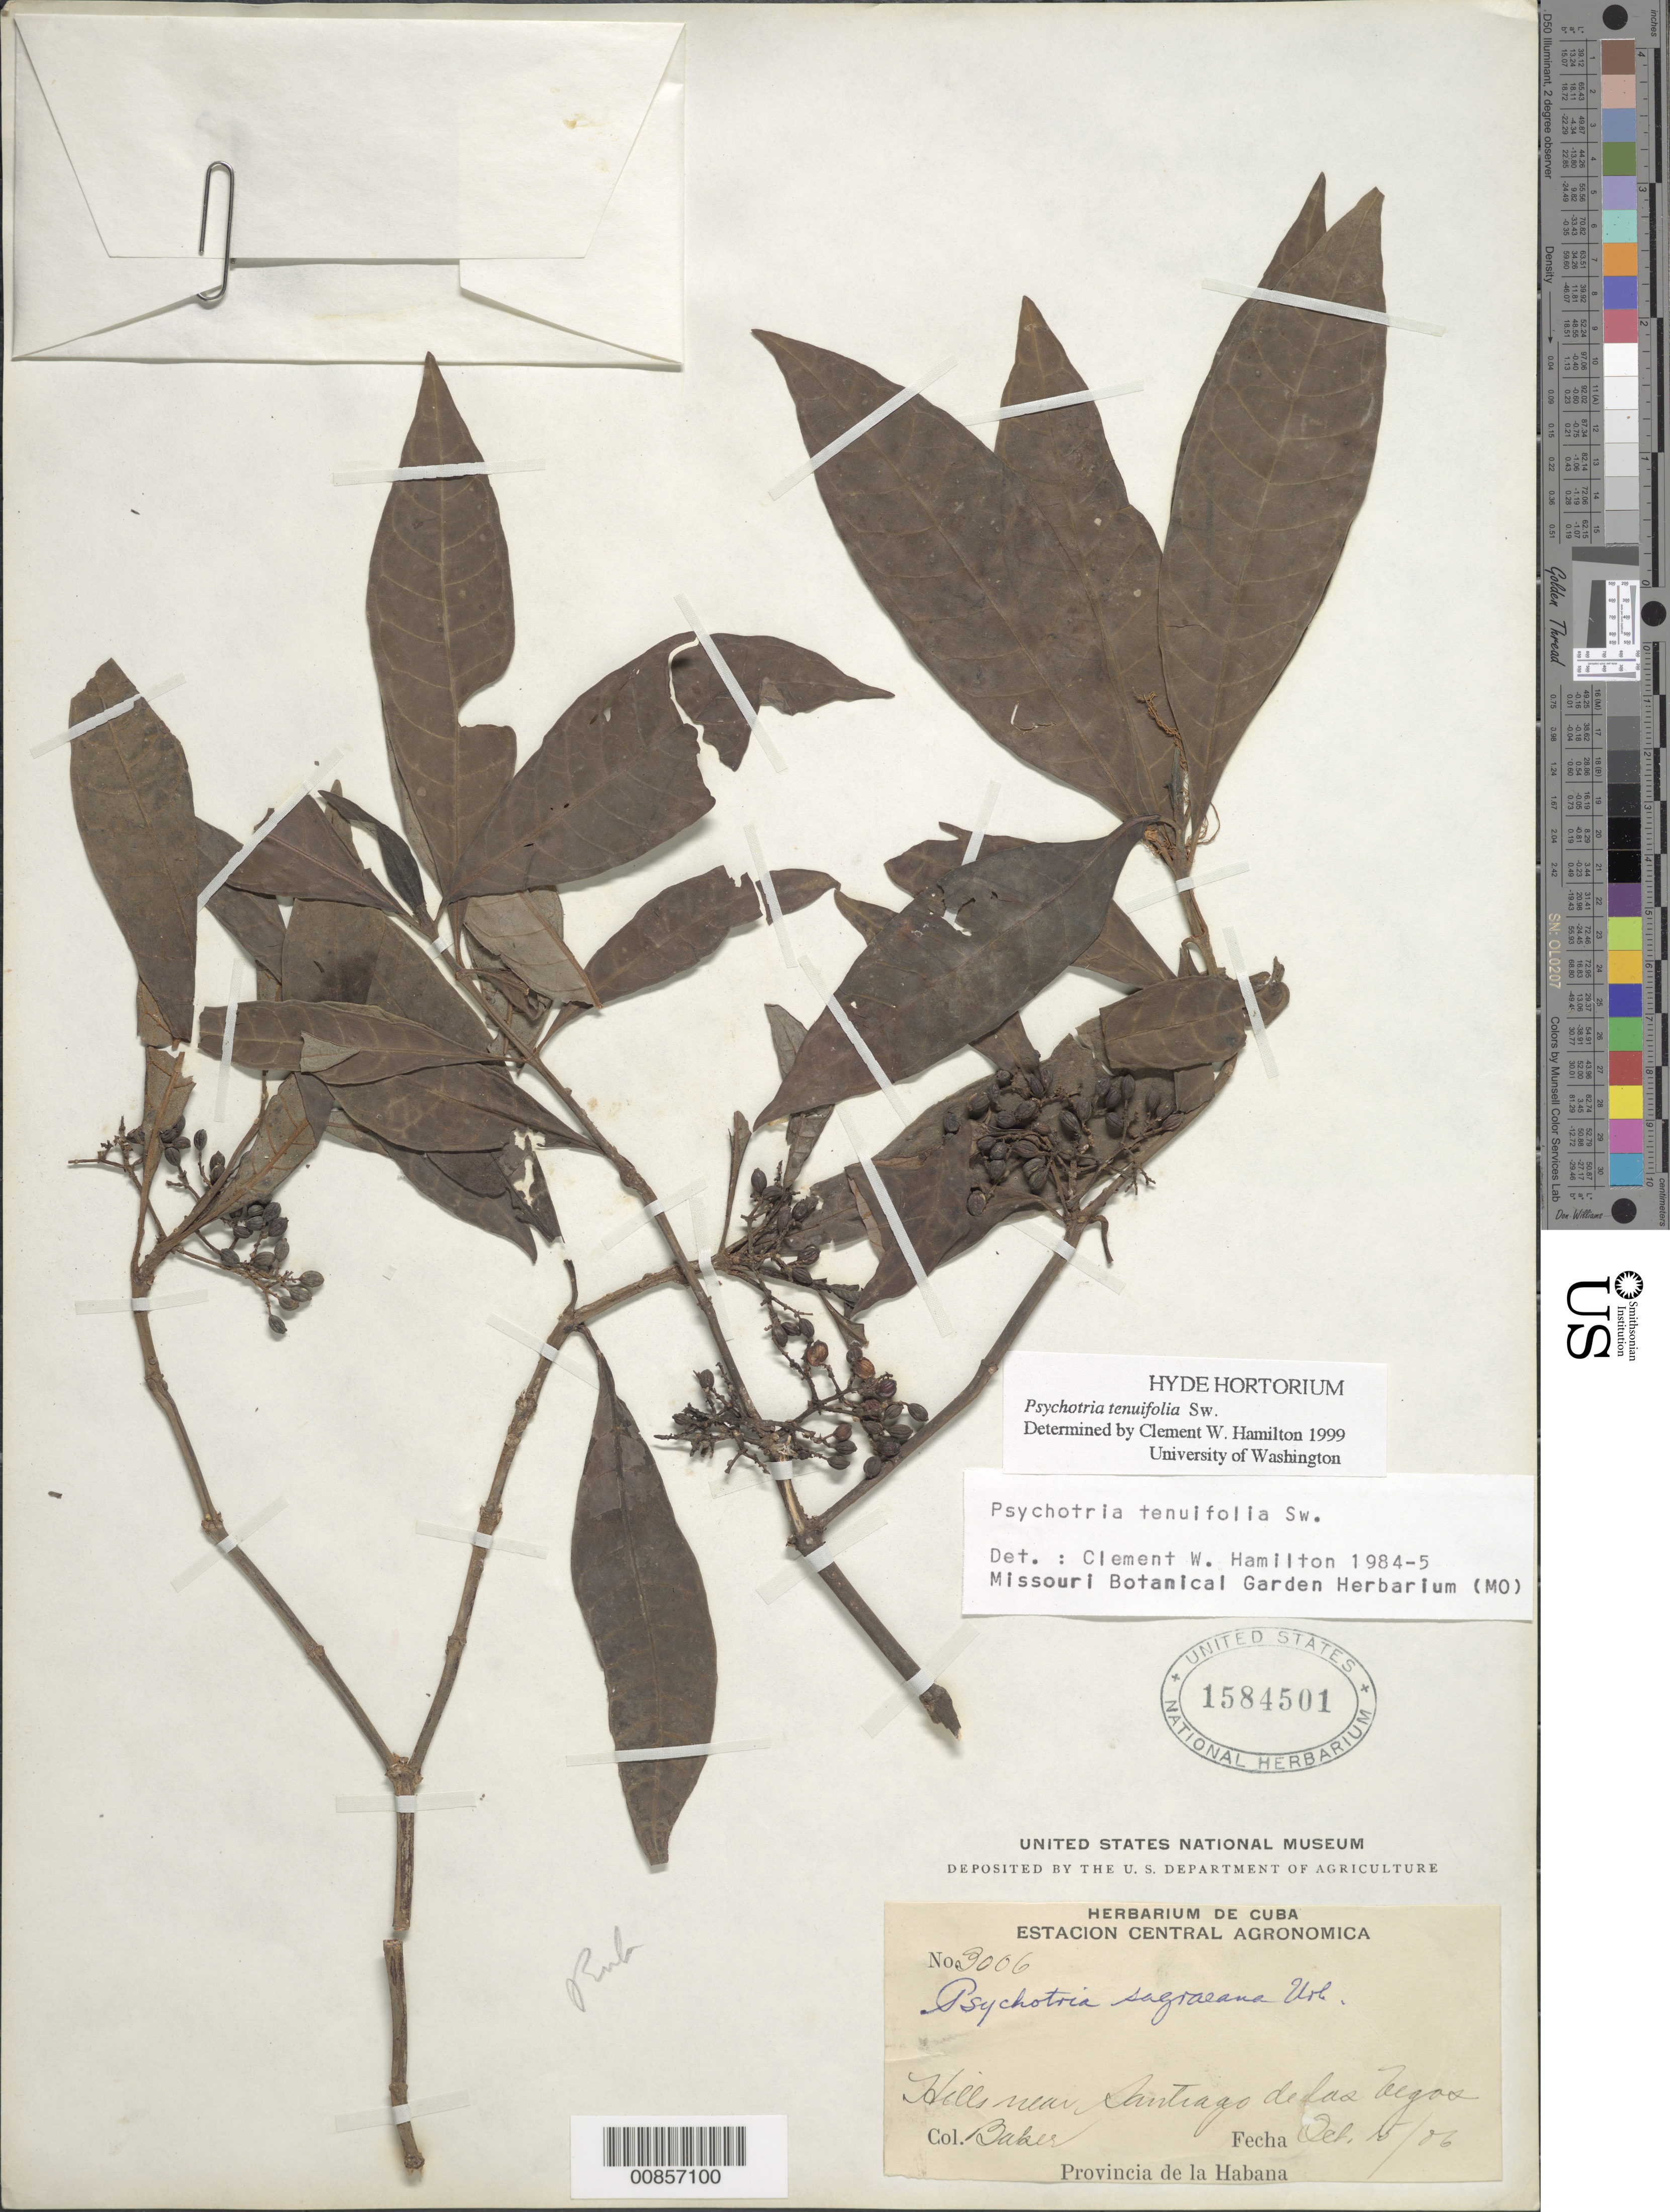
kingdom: Plantae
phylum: Tracheophyta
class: Magnoliopsida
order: Gentianales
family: Rubiaceae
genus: Psychotria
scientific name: Psychotria tenuifolia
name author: Sw.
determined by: Hamilton, C. W.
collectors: C. F. Baker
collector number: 3006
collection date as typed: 15 Oct 1806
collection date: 1906-10-15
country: Cuba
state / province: La Habana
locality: Hills near Santiago de las Vegas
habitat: Hills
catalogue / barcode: US 1584501